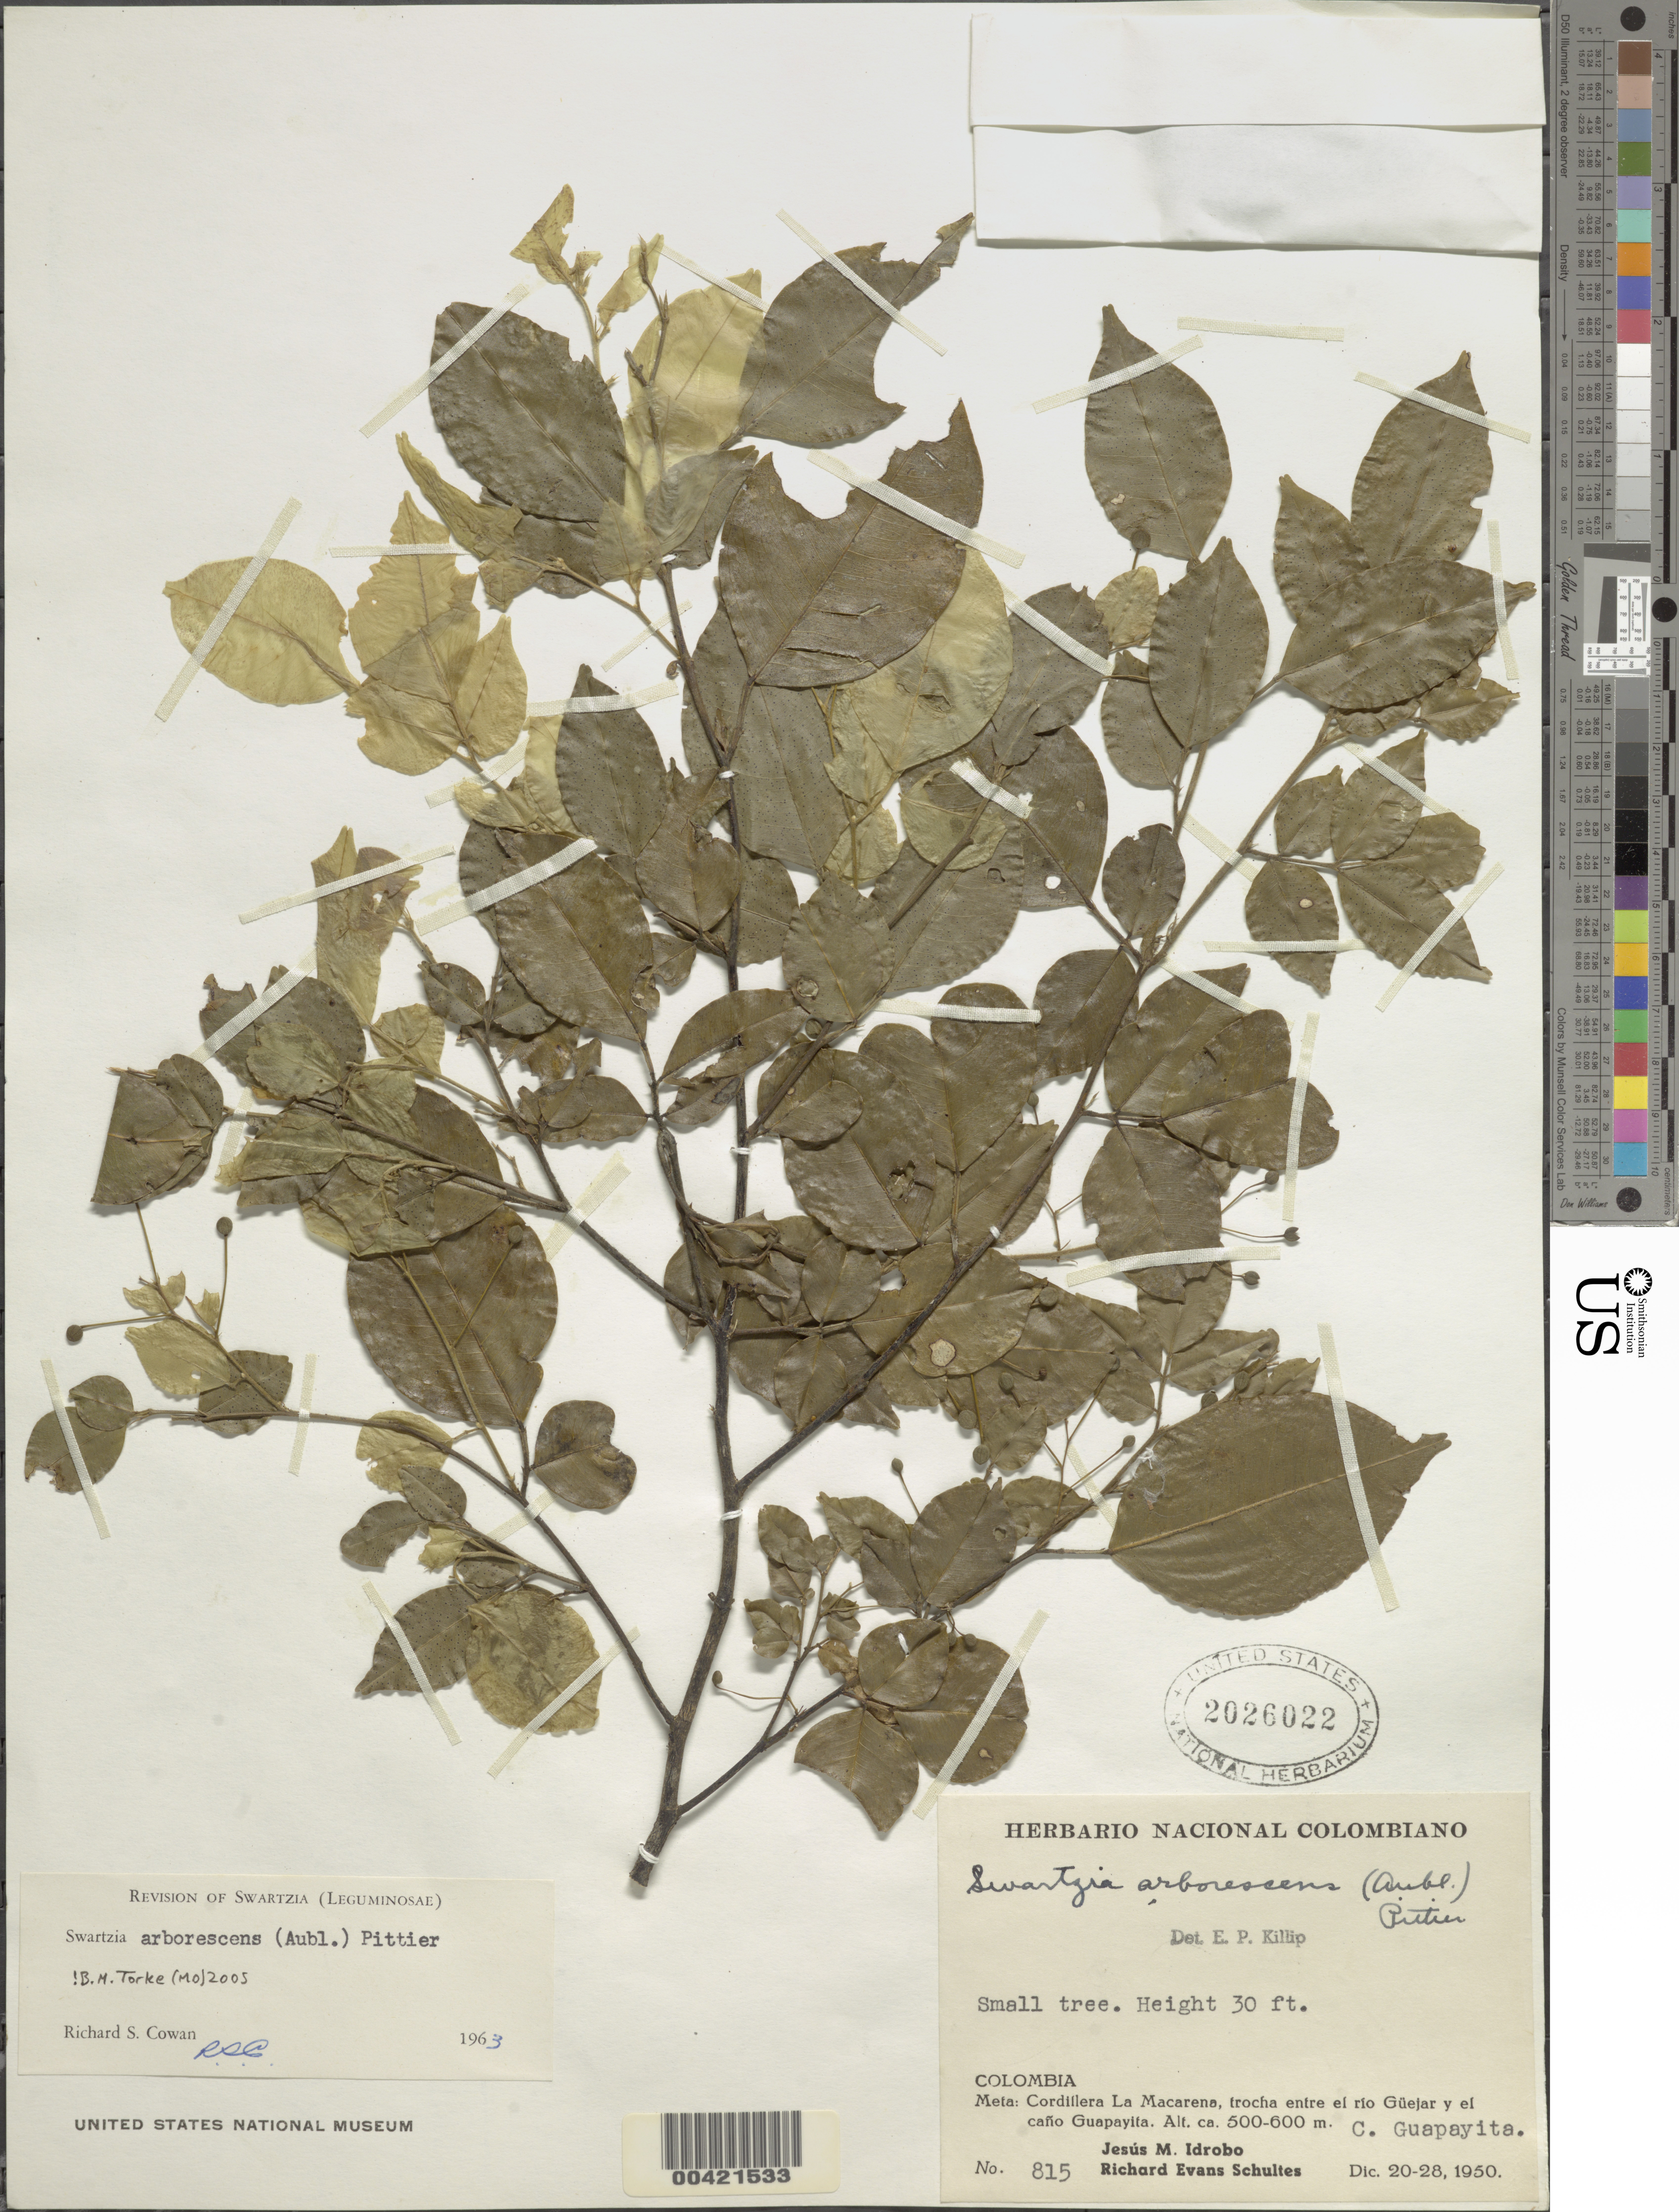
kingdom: Plantae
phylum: Tracheophyta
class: Magnoliopsida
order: Fabales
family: Fabaceae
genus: Swartzia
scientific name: Swartzia arborescens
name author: (Aubl.) Pittier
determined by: Cowan, R. S.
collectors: J. M. Idrobo & R. E. Schultes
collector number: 815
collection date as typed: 20 Dec 1950 to 28 Dec 1950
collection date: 1950-12-20/1950-12-28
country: Colombia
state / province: Meta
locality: Rio Guejar y el Caño Guapayita, entre; Cordillera la Macarena; Cano Guapayita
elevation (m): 500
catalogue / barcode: US 2026022